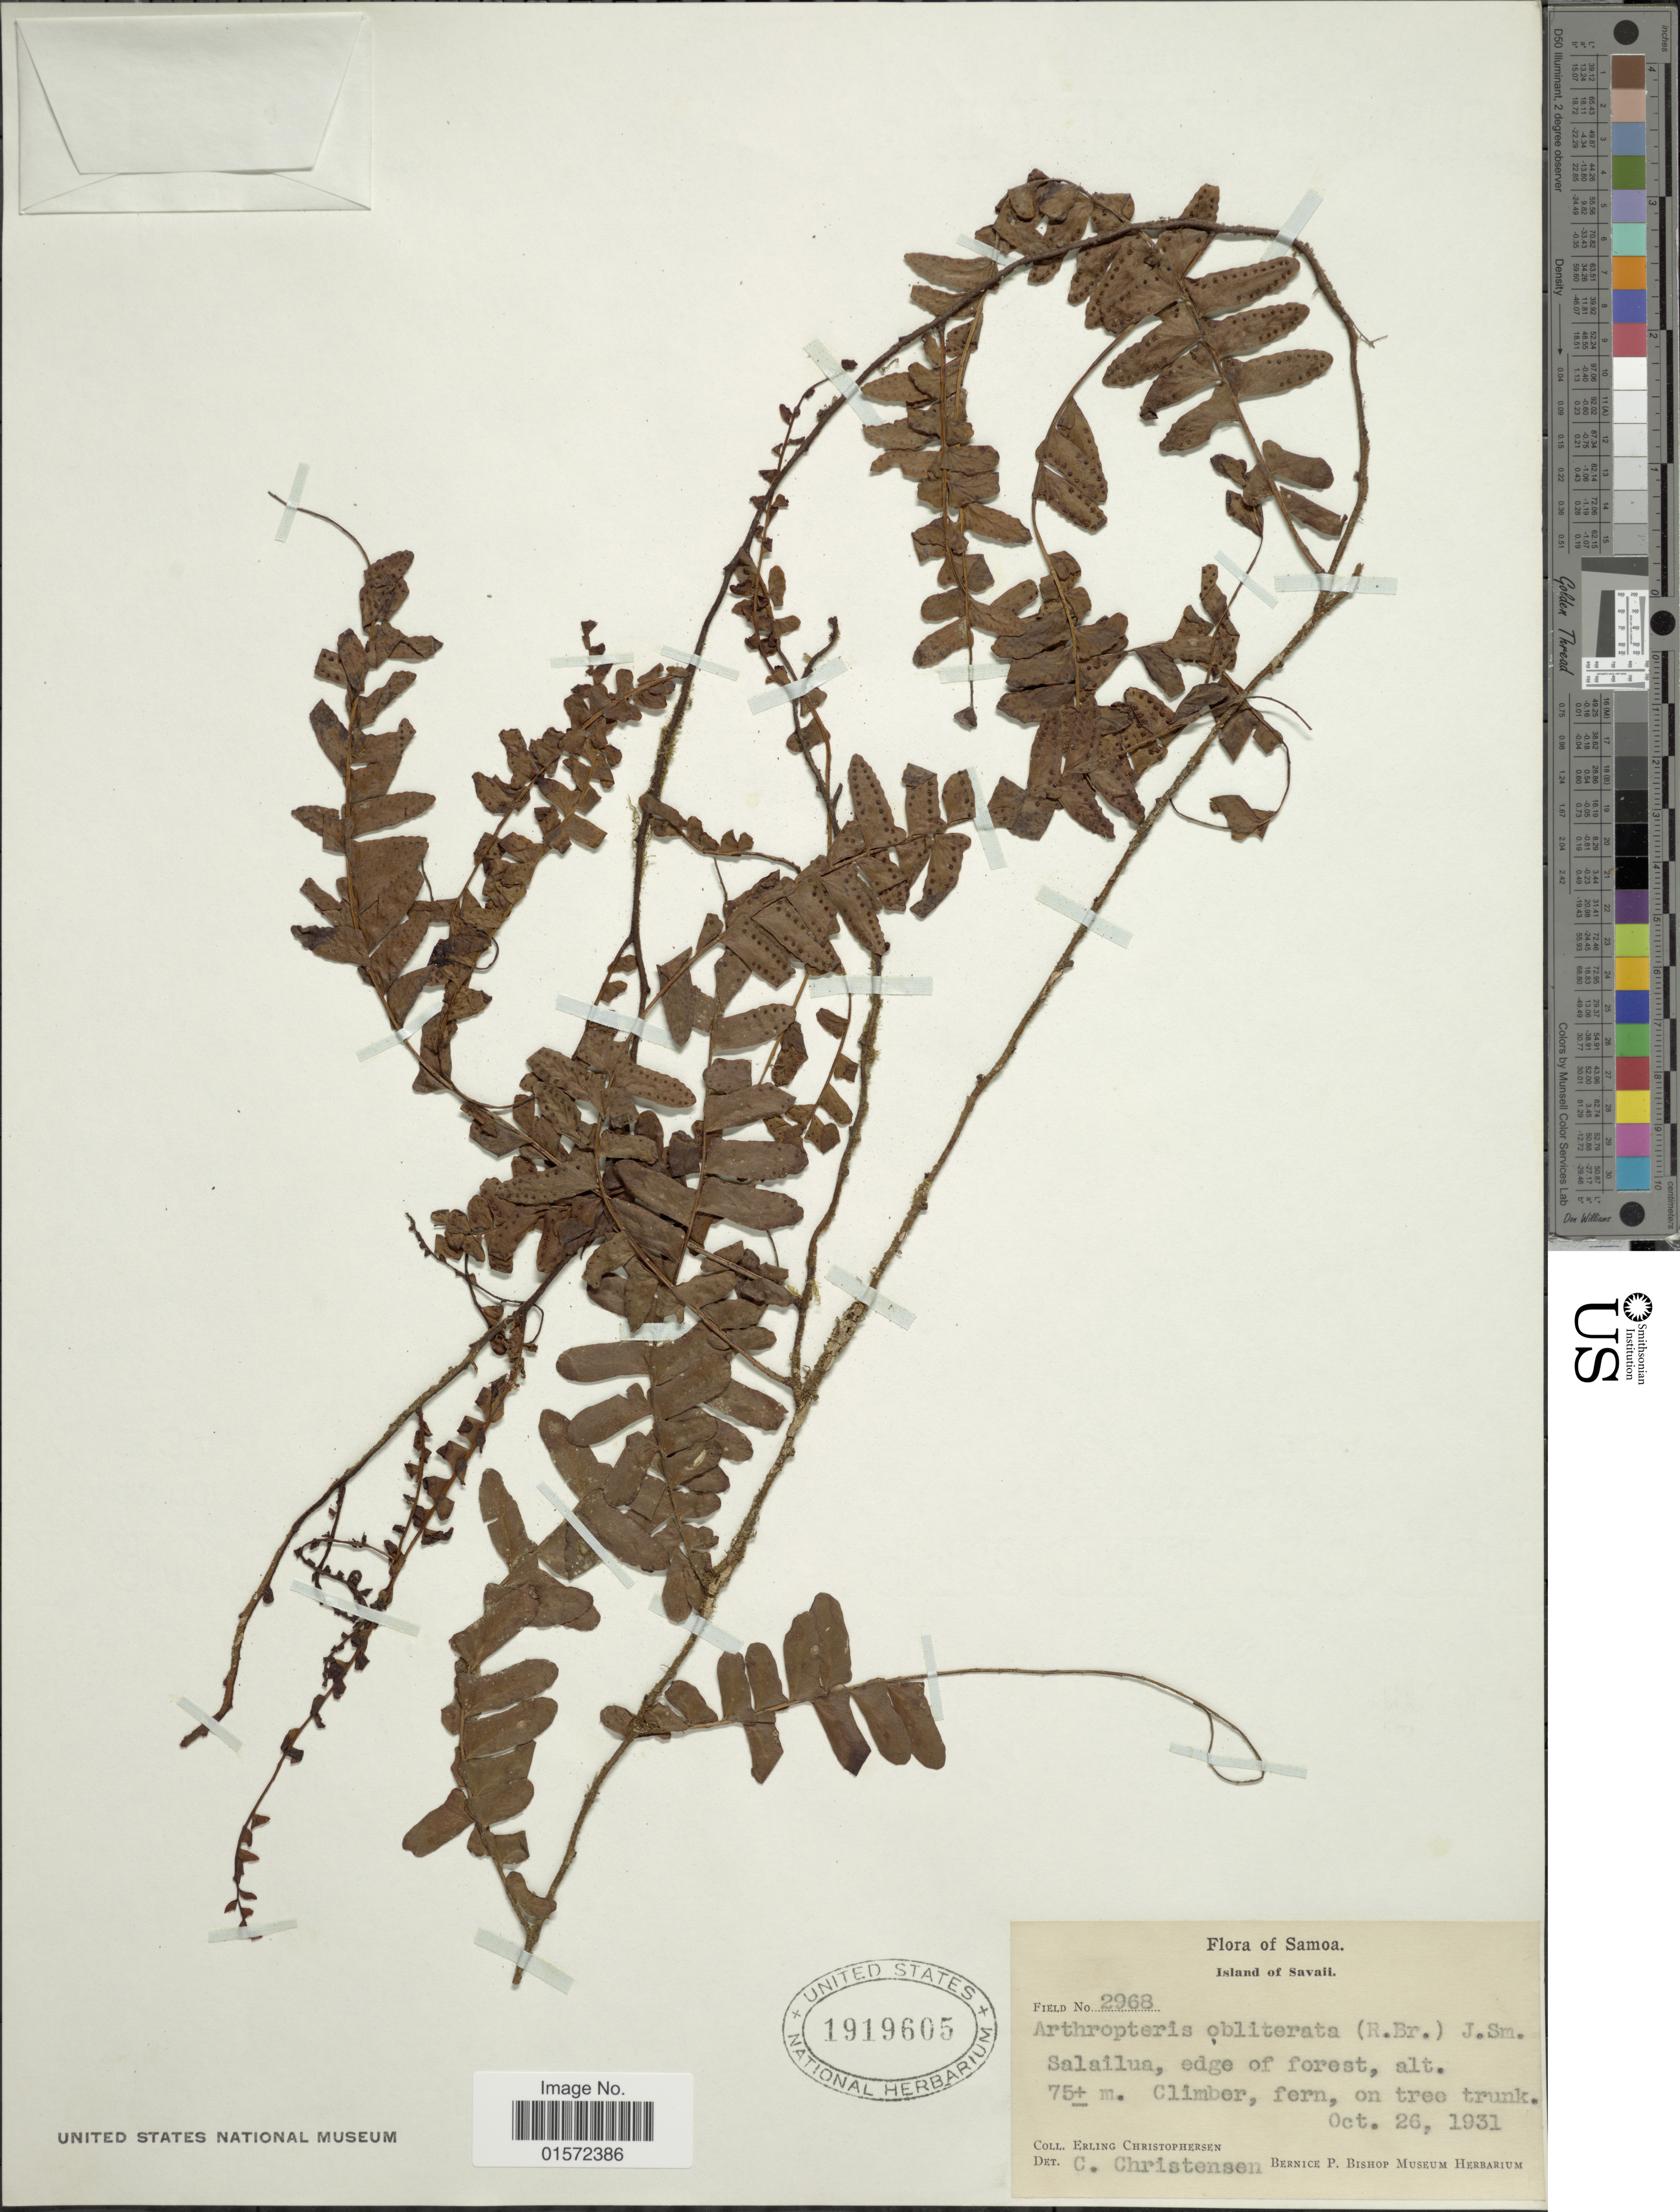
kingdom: Plantae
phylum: Tracheophyta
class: Polypodiopsida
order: Polypodiales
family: Tectariaceae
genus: Arthropteris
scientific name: Arthropteris obliterata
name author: (R. Br.) J. Sm.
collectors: E. Christophersen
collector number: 2968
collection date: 1931-10-26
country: Samoa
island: Savai'i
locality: Samoa, island of Savaii, Salailua, edge of forest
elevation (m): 75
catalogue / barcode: US 1919605